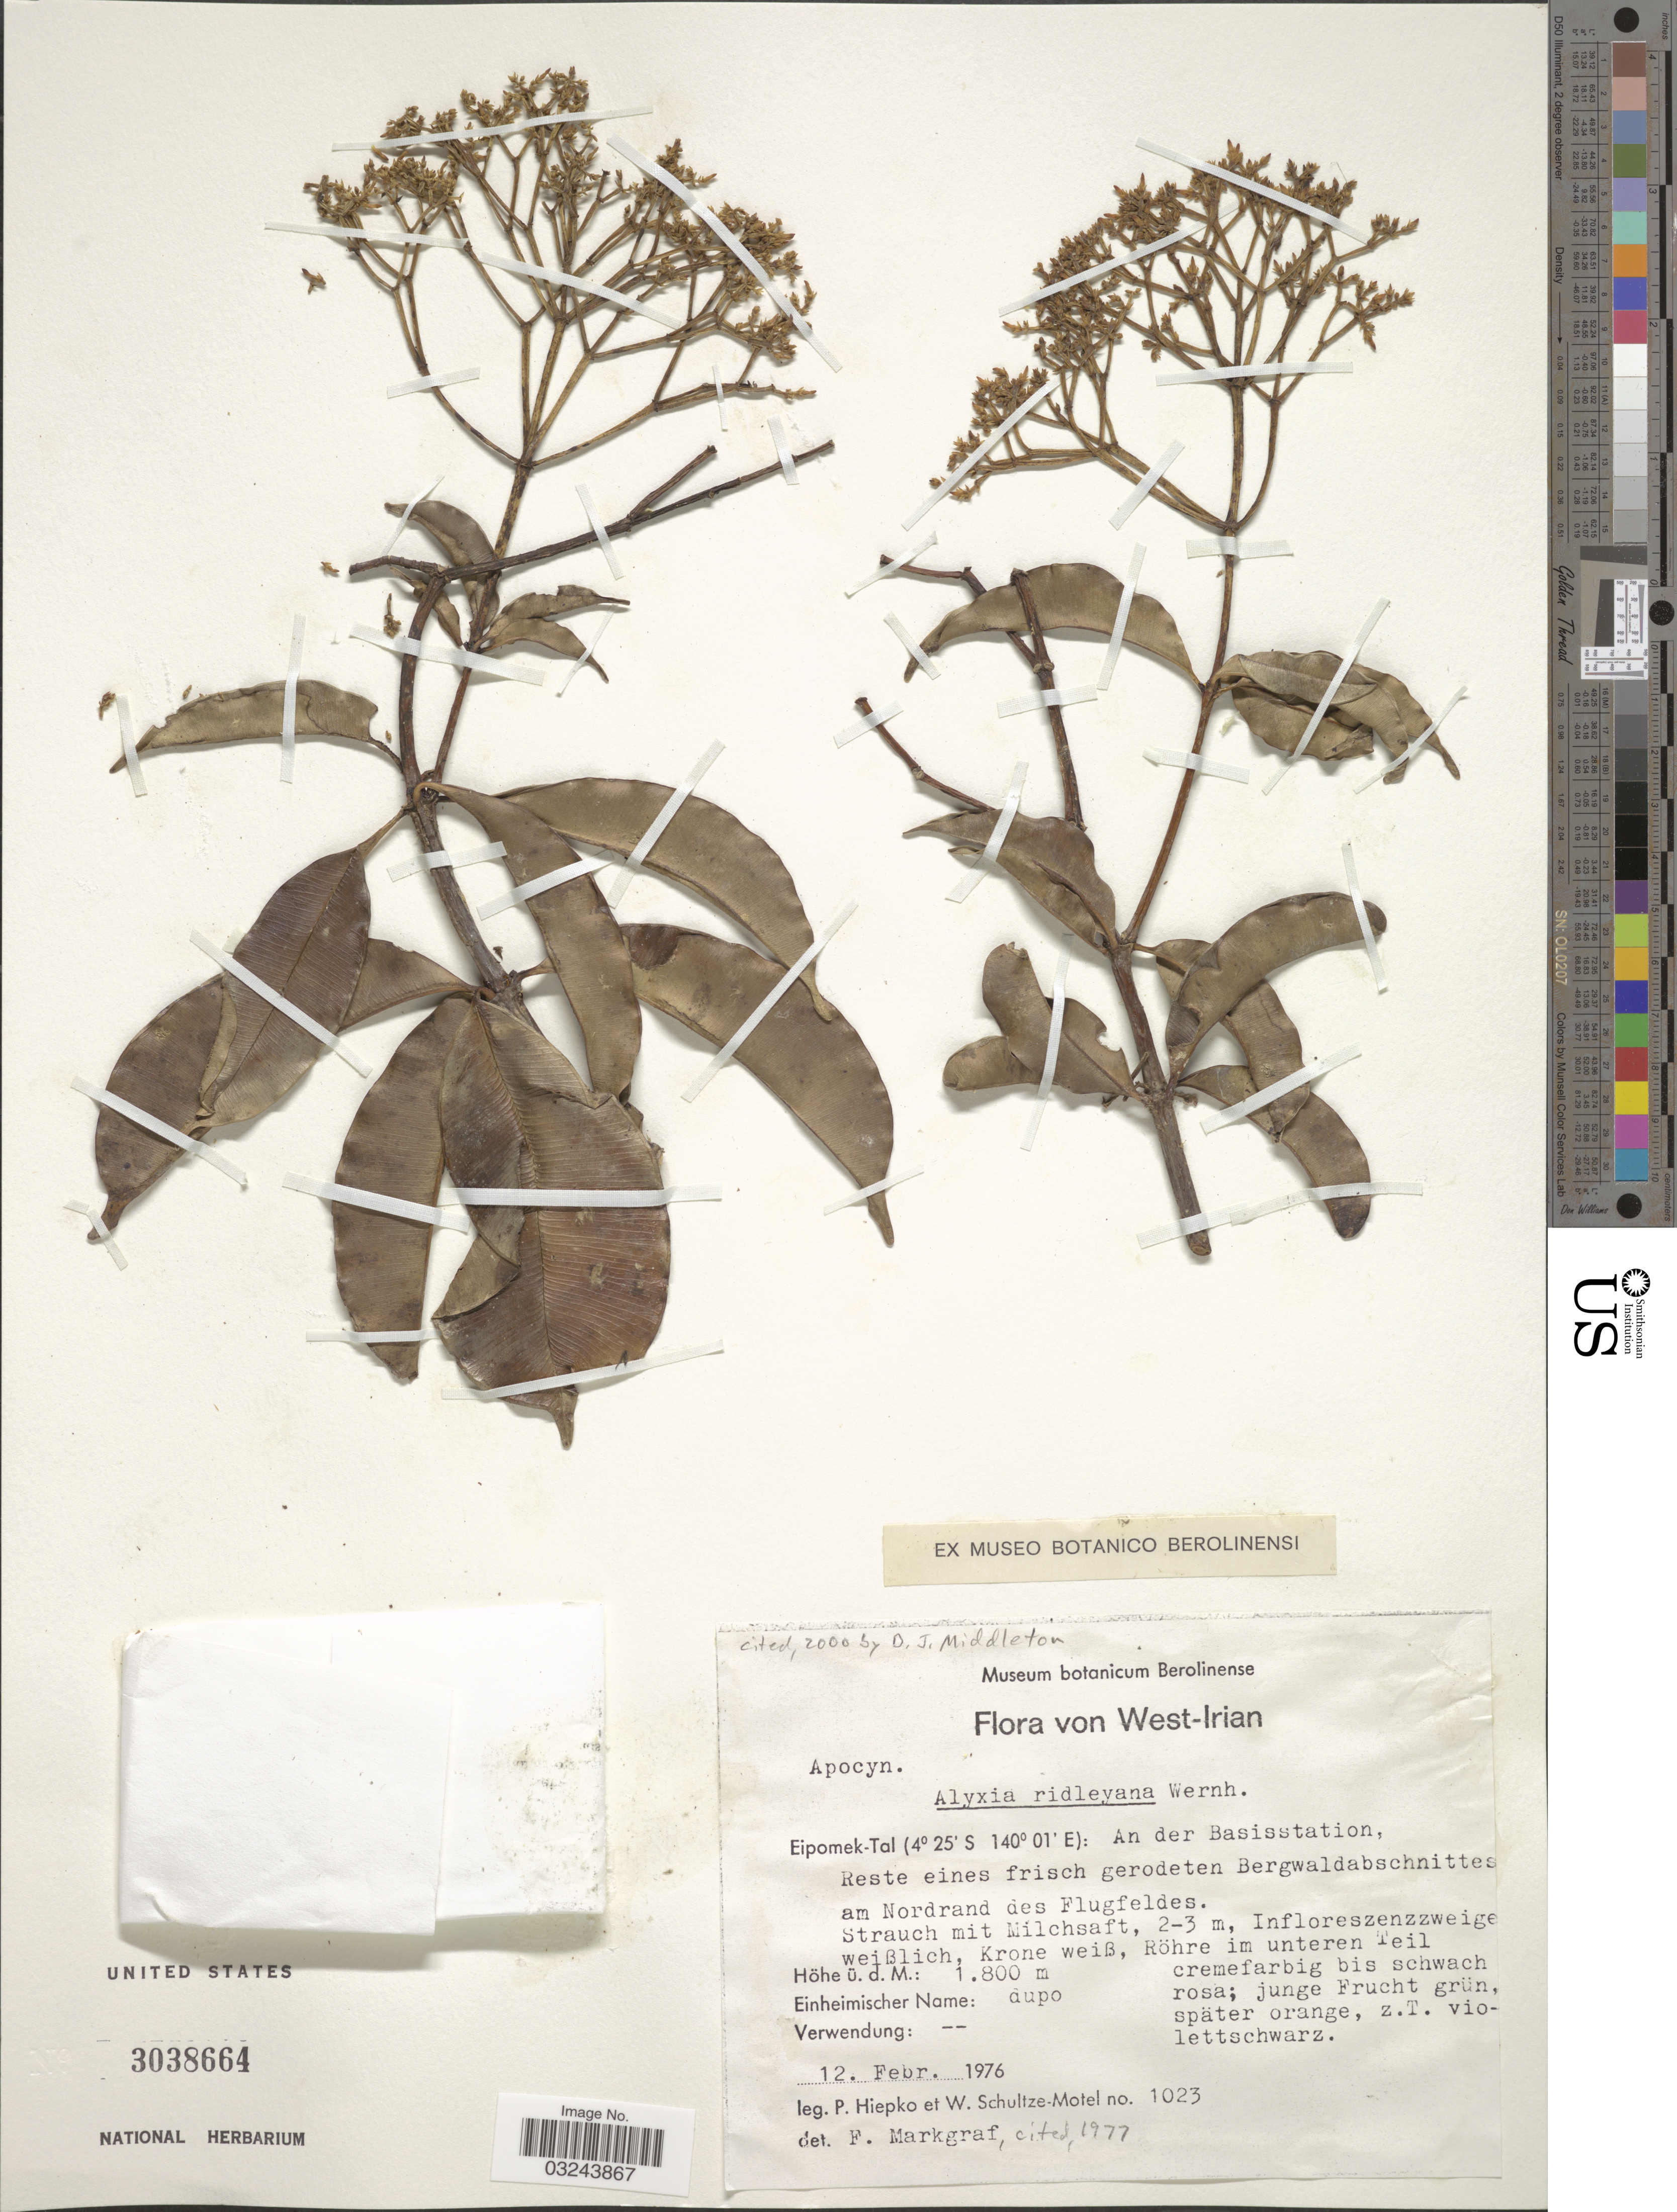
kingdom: Plantae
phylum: Tracheophyta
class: Magnoliopsida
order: Gentianales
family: Apocynaceae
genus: Alyxia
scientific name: Alyxia ridleyana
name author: Wernham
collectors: P. H. Hiepko & W. Schultze-Motel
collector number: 1023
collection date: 1976-02-12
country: Indonesia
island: New Guinea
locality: West-Irian. Eipomek-Tal: An der Basisstation.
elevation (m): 1800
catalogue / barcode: US 3038664